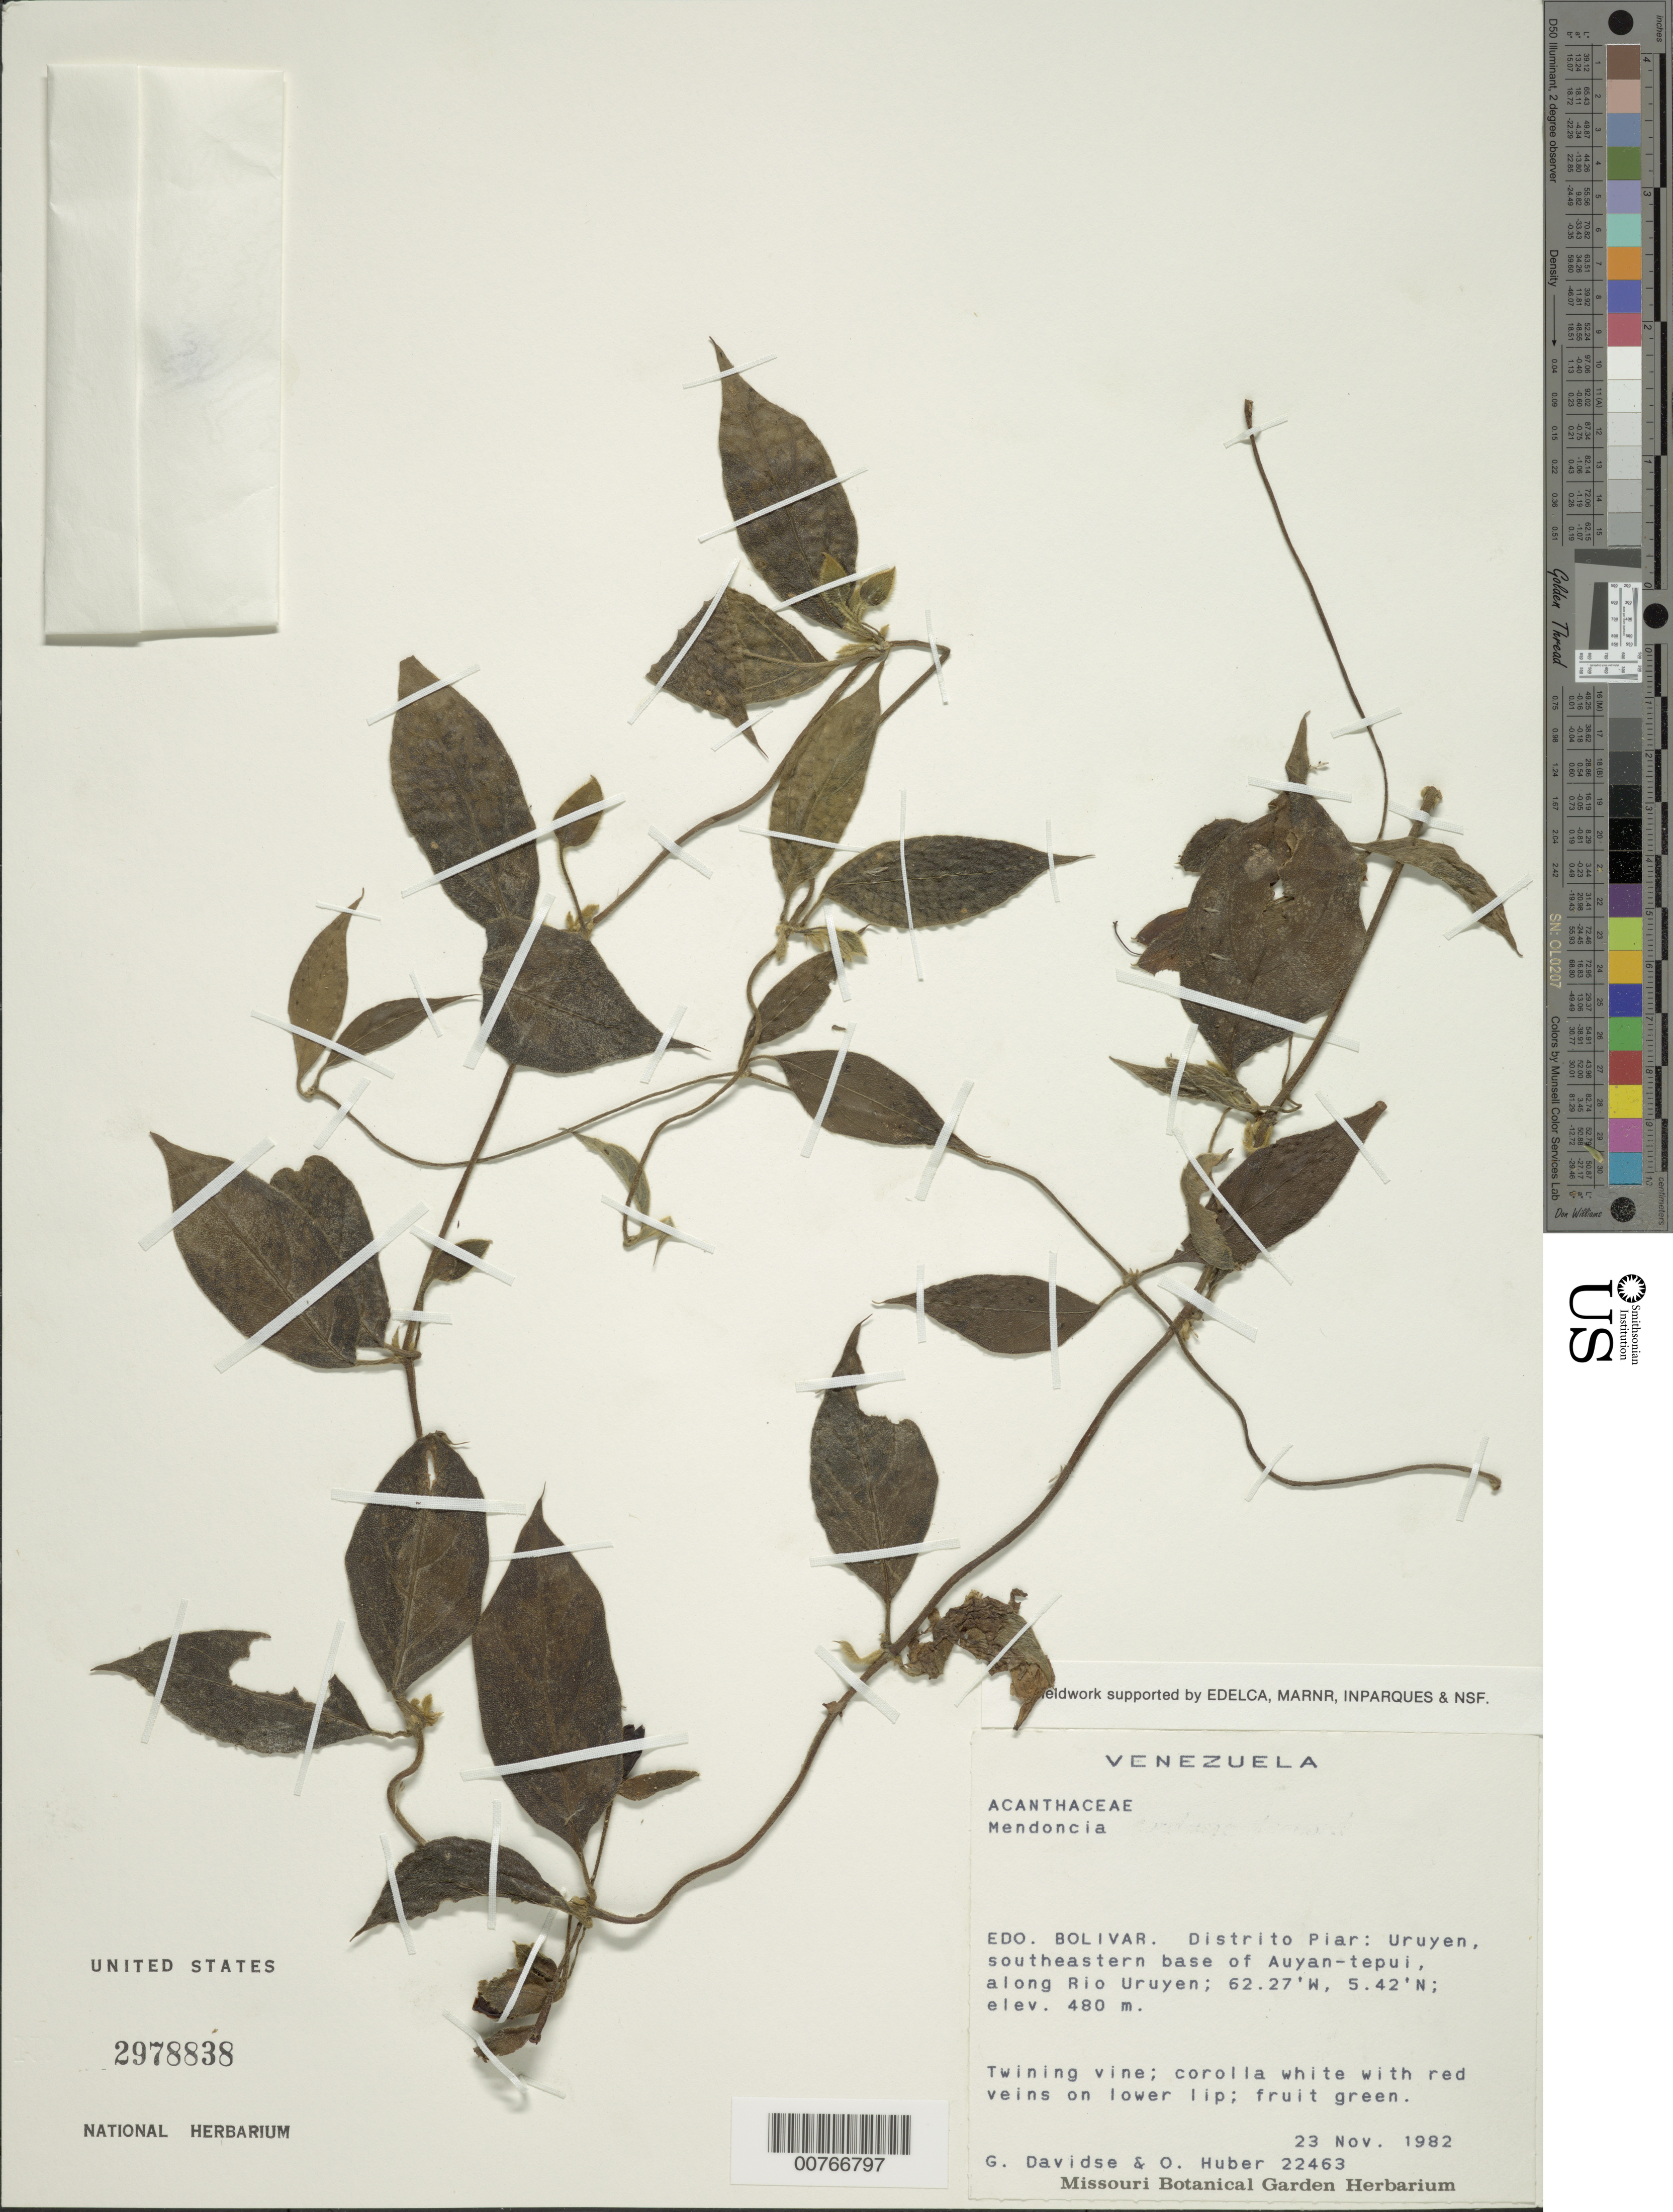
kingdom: Plantae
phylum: Tracheophyta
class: Magnoliopsida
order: Lamiales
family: Acanthaceae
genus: Mendoncia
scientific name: Mendoncia bivalvis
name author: (L. f.) Merr.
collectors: G. Davidse & O. Huber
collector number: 22463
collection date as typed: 23-Nov-82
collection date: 1982-11-23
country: Venezuela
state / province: Bolívar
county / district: Piar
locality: Uruyen, SE base of Auyan-tepuí, Río Uruyen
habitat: Along river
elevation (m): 480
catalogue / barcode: US 2978838